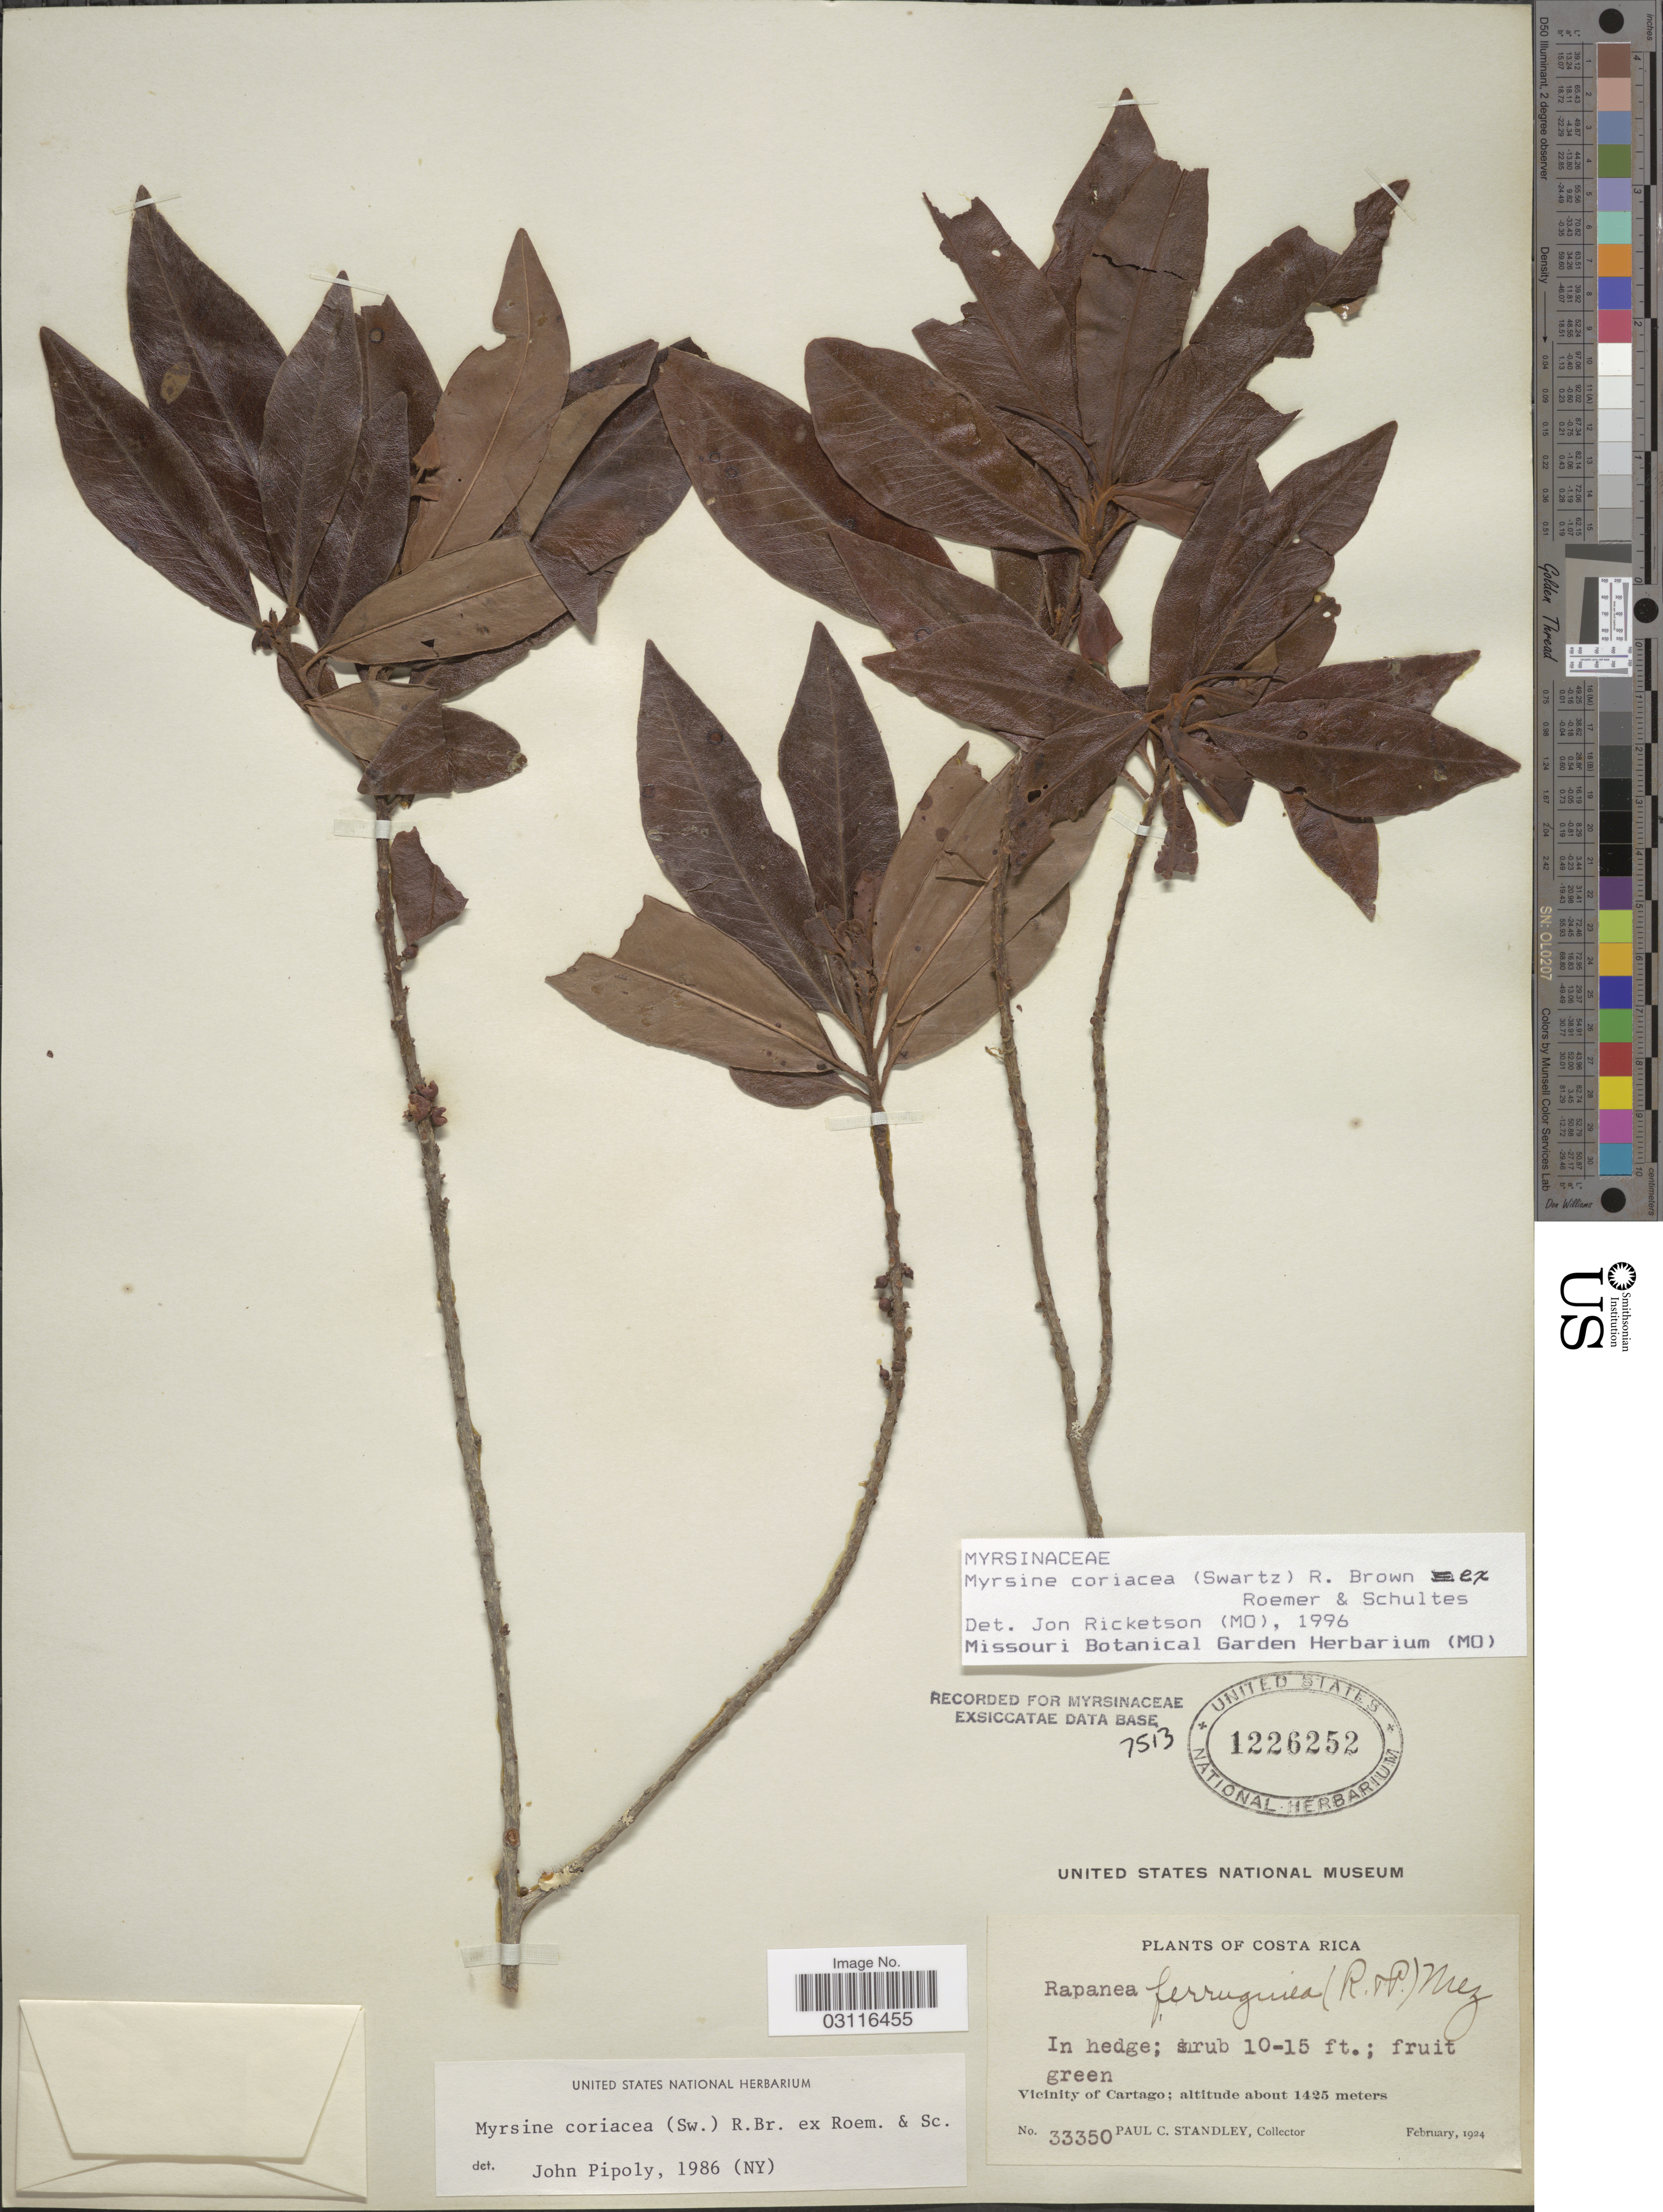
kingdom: Plantae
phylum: Tracheophyta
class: Magnoliopsida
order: Ericales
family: Primulaceae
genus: Myrsine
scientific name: Myrsine coriacea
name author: (Sw.) R. Br. ex Roem. & Schult.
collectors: P. C. Standley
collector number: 33350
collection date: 1924-02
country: Costa Rica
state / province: Cartago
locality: Vicinity of Cartago.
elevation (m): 1425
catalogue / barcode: US 1226252